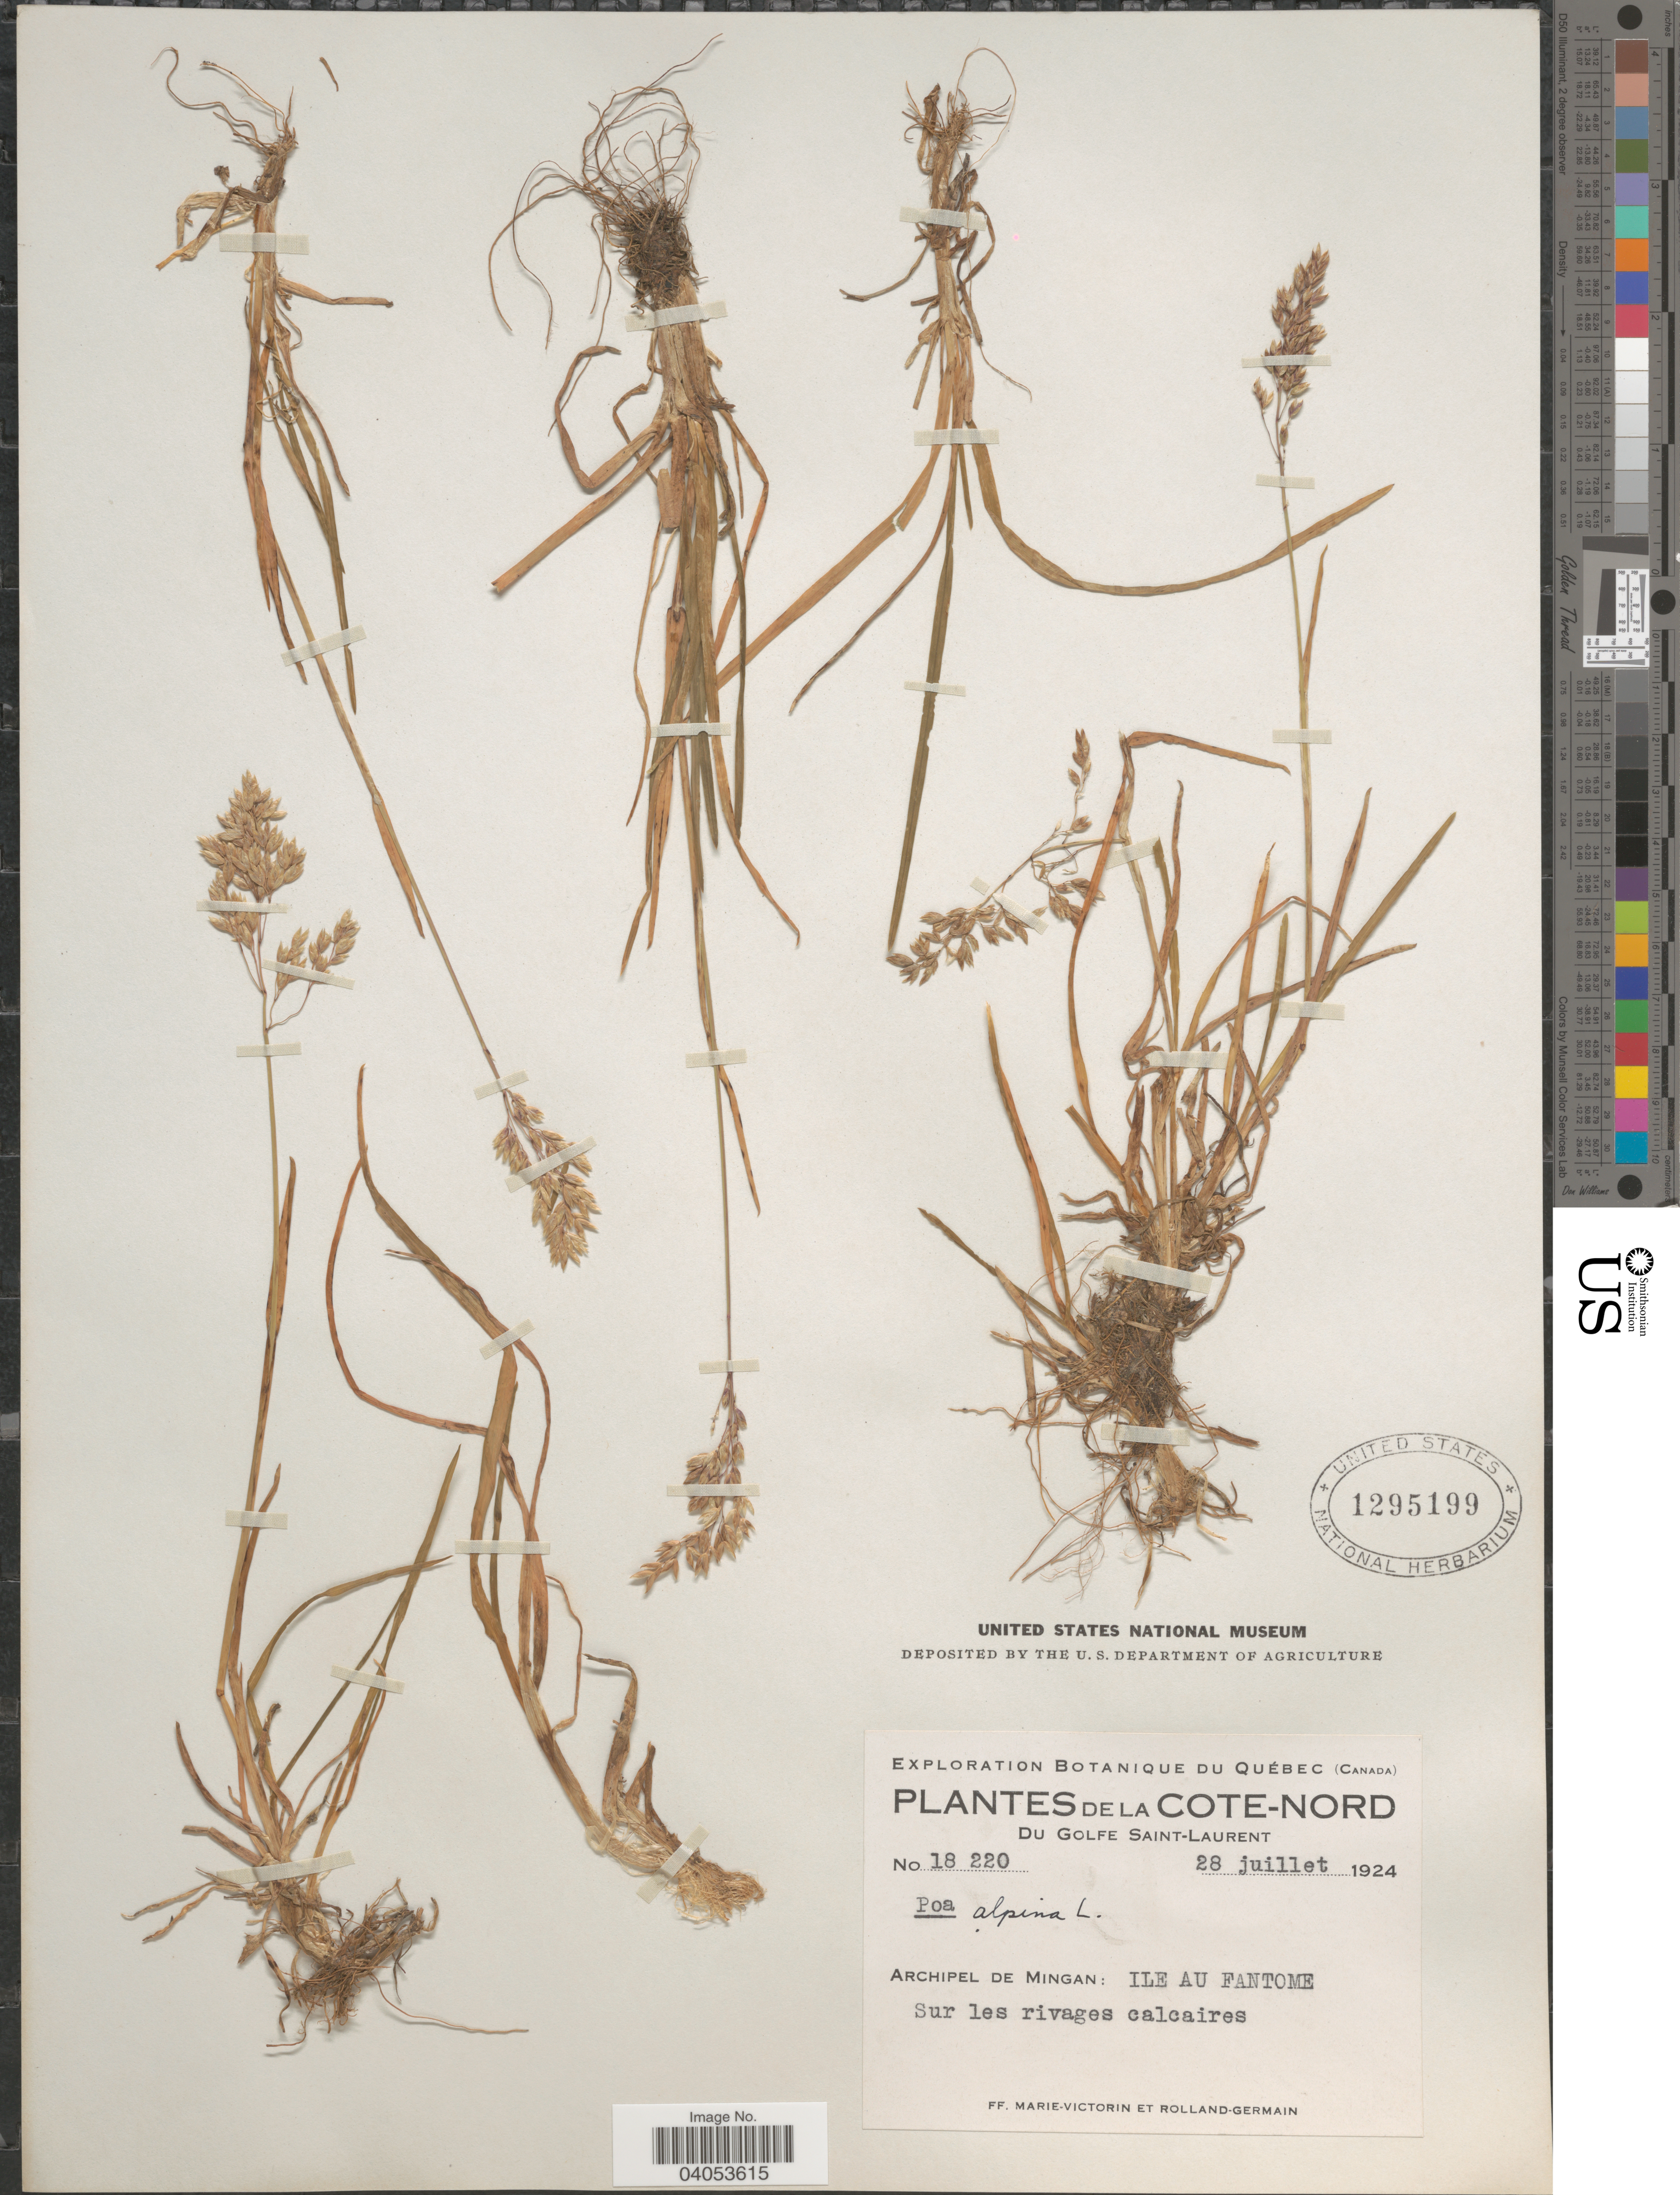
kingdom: Plantae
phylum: Tracheophyta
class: Liliopsida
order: Poales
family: Poaceae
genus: Poa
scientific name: Poa alpina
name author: L.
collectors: F. Marie-Victorin & Rolland-Germain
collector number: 18220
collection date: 1924-07-28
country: Canada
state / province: Quebec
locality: La Cote Nord du Golfe Saint-Laurent. Archipel de Mingan: Ile au Fantome.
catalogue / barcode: US 1295199